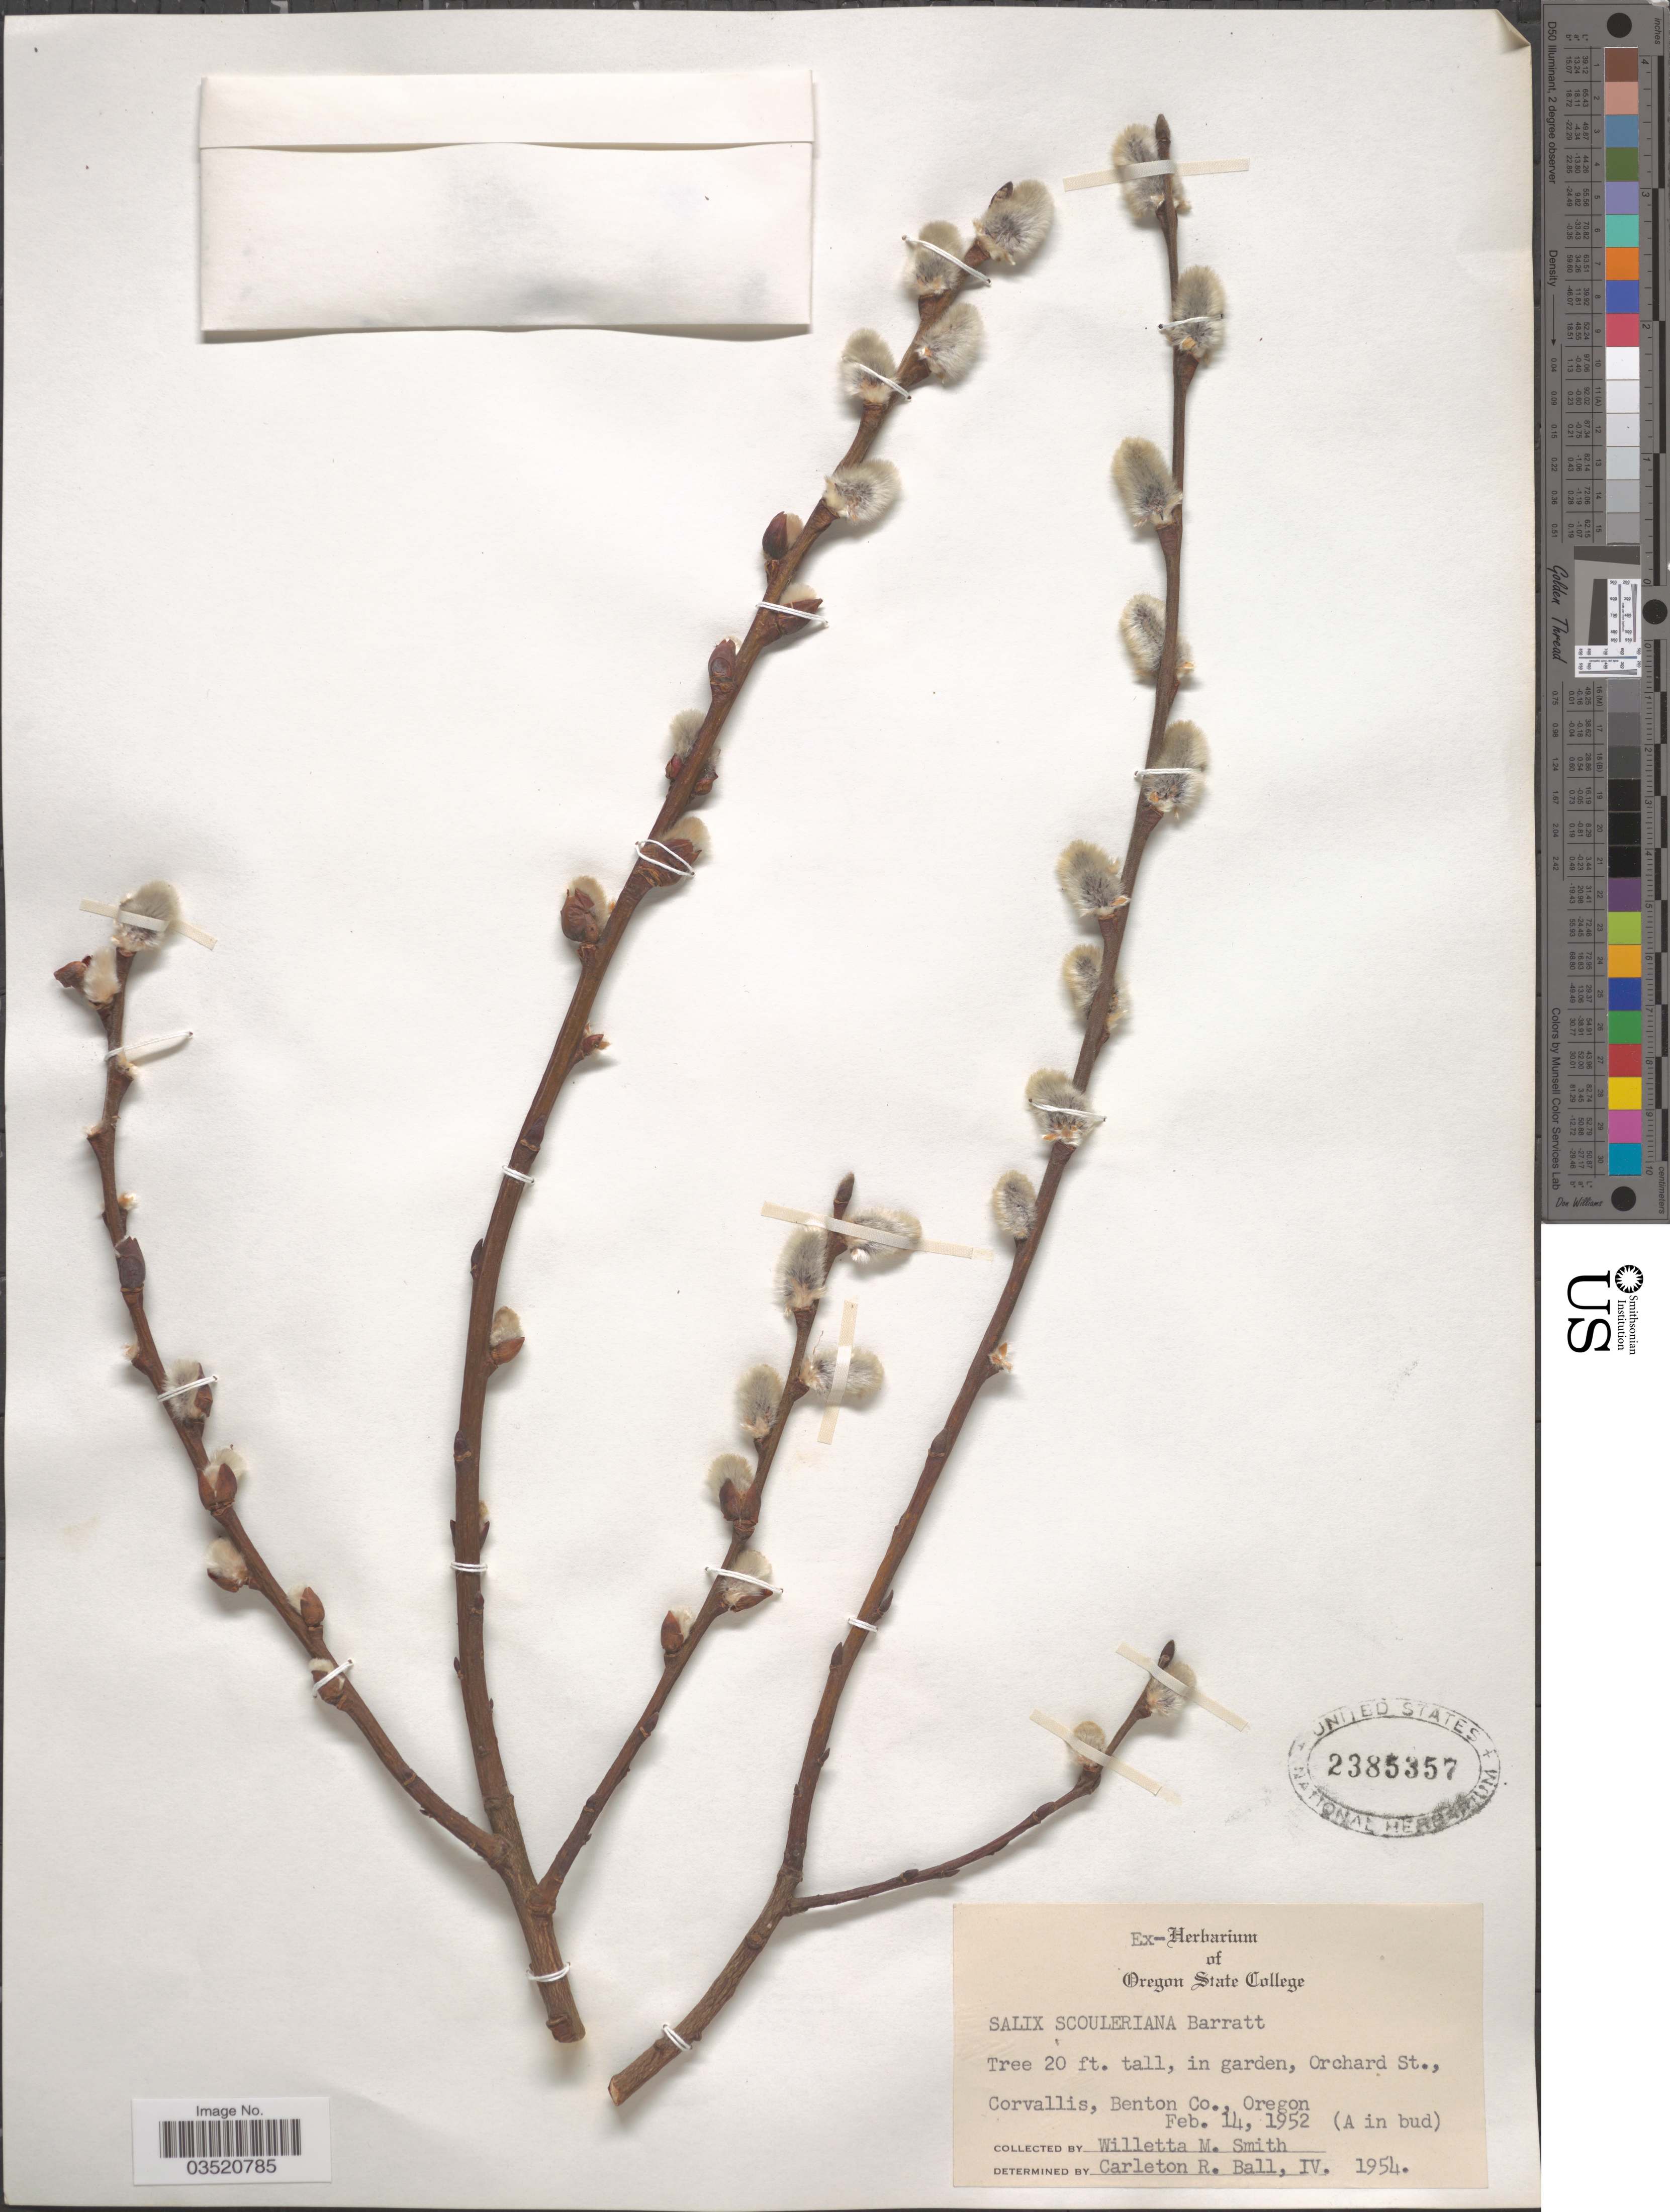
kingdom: Plantae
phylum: Tracheophyta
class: Magnoliopsida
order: Malpighiales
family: Salicaceae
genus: Salix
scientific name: Salix scouleriana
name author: Barratt ex Hook.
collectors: W. Smith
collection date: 1952-02-14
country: United States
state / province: Oregon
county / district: Benton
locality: Orchard St., Corvallis, Benton Co.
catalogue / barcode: US 2385357